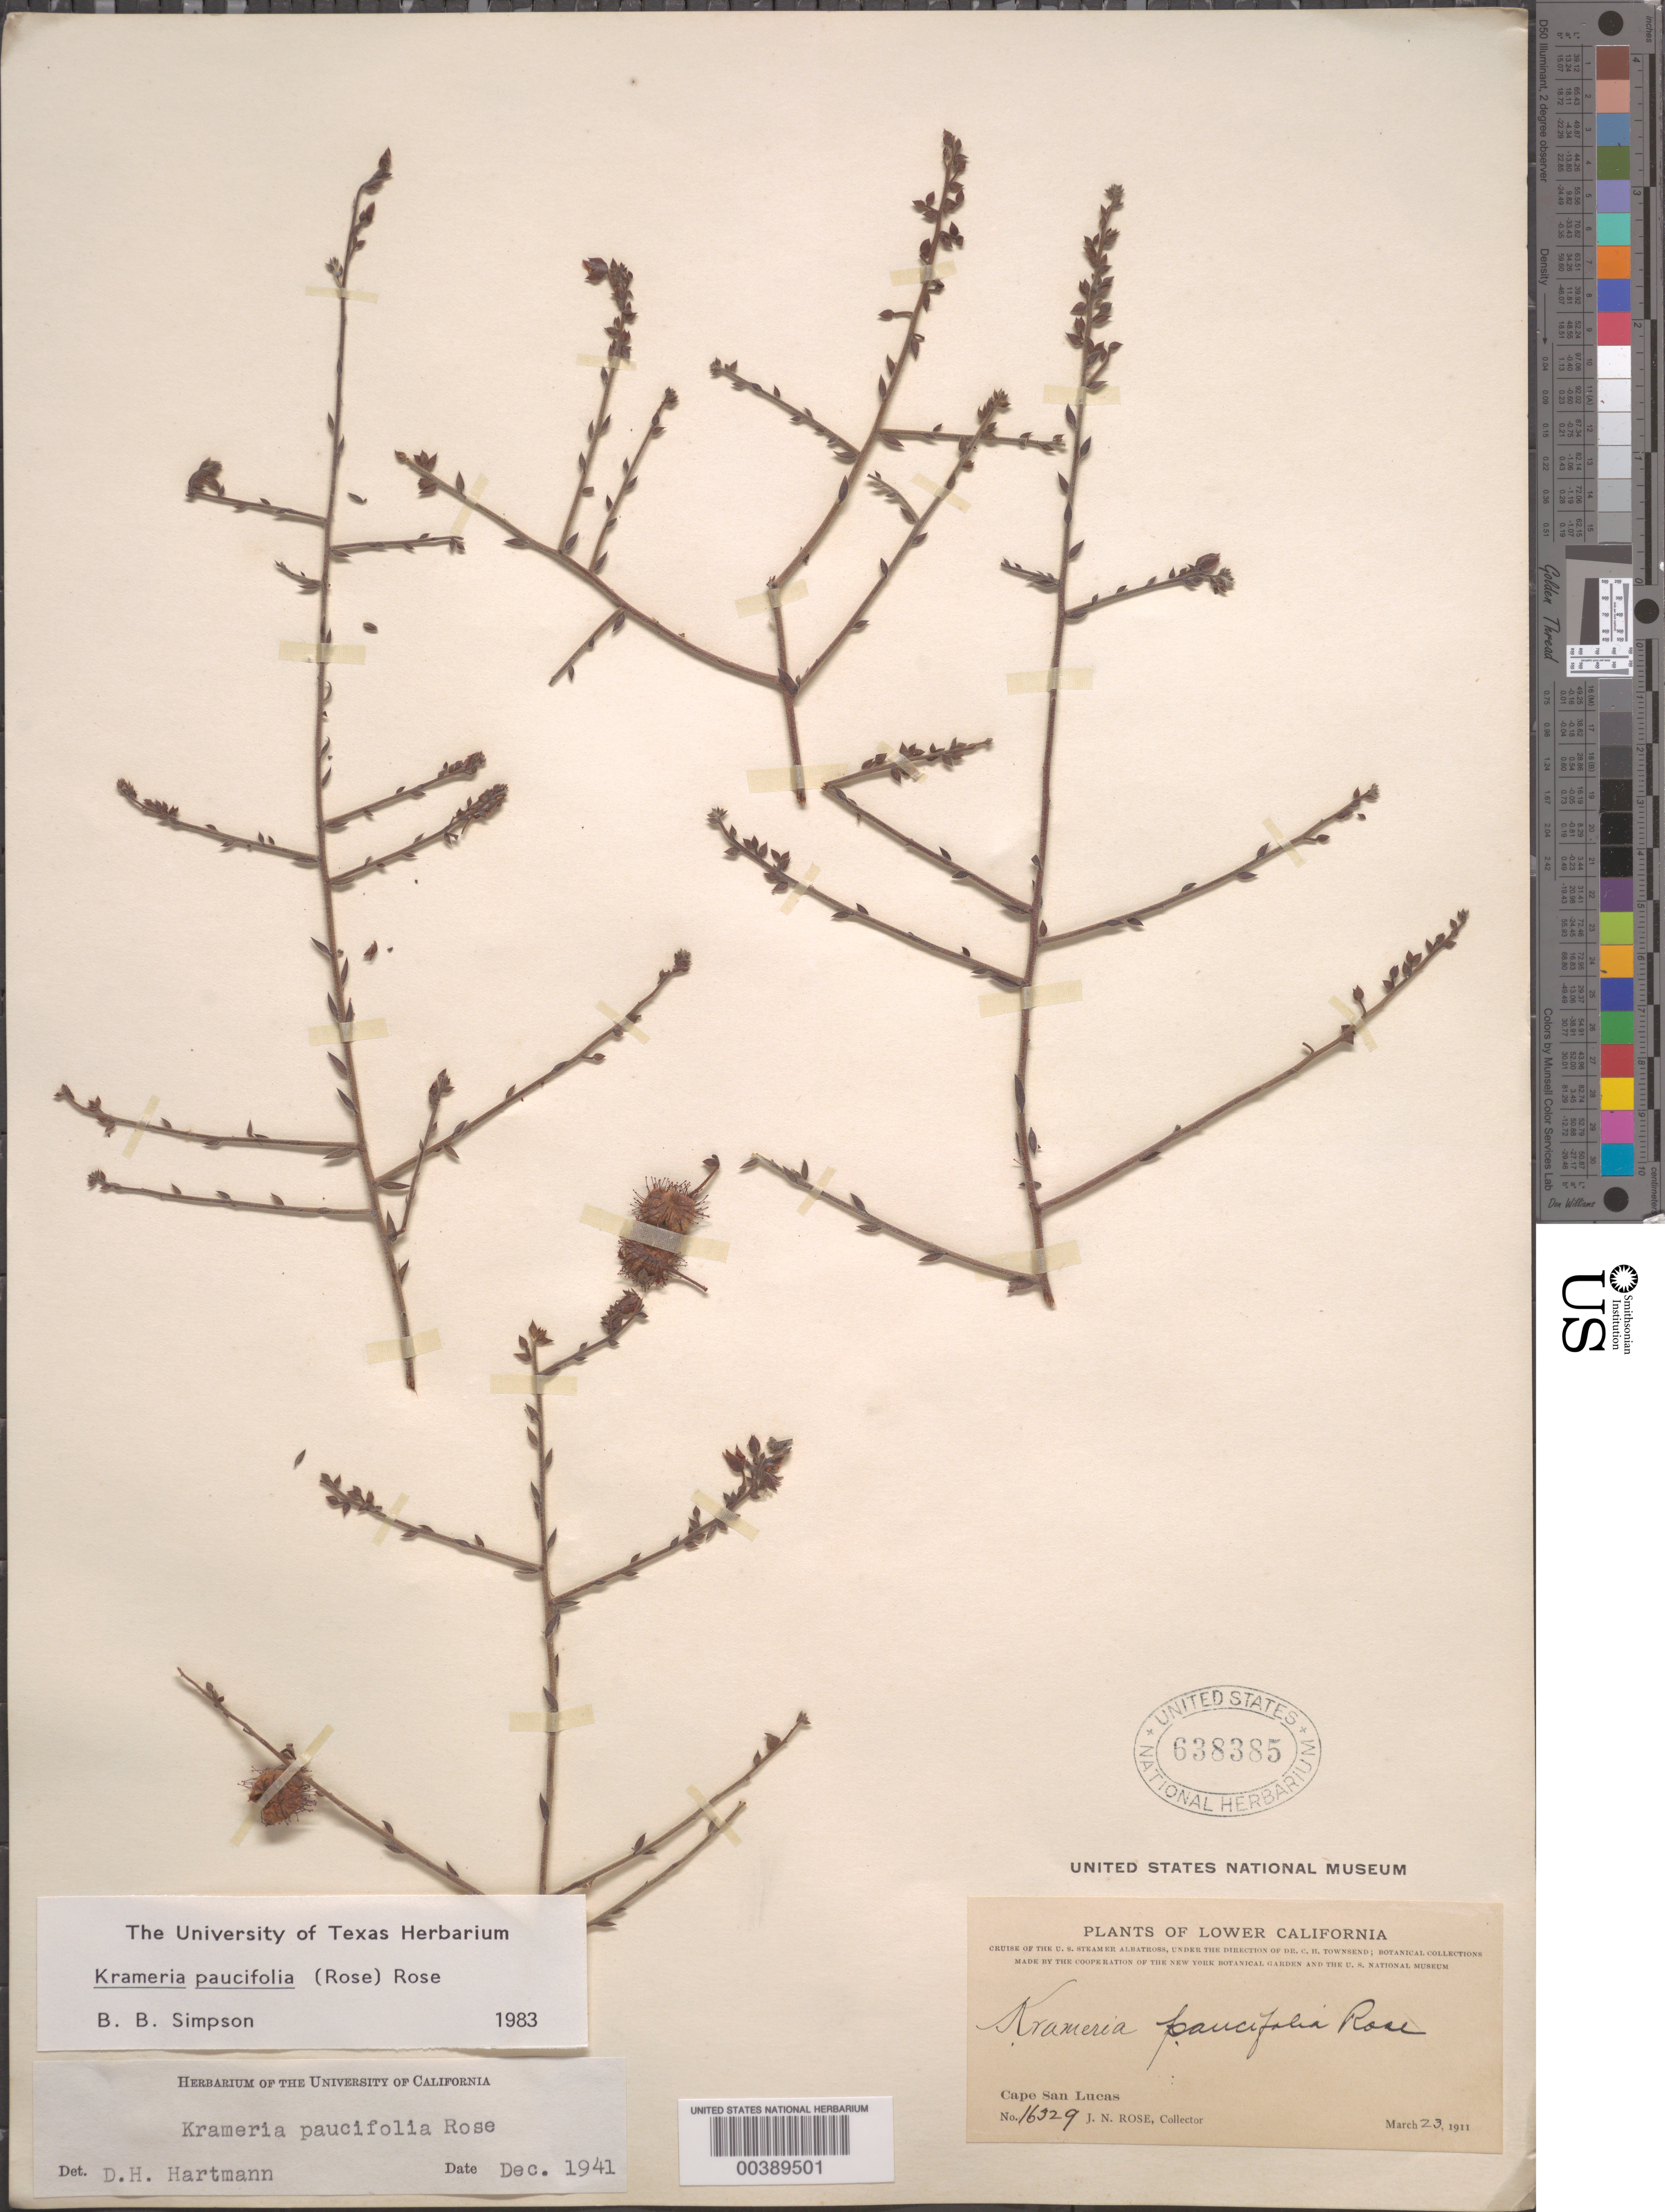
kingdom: Plantae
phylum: Tracheophyta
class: Magnoliopsida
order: Zygophyllales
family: Krameriaceae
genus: Krameria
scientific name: Krameria paucifolia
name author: (Rose) Rose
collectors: J. N. Rose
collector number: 16329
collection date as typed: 23 Mar 1911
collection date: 1911-03-23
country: Mexico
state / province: Baja California Sur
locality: Cape San Lucas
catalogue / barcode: US 638385